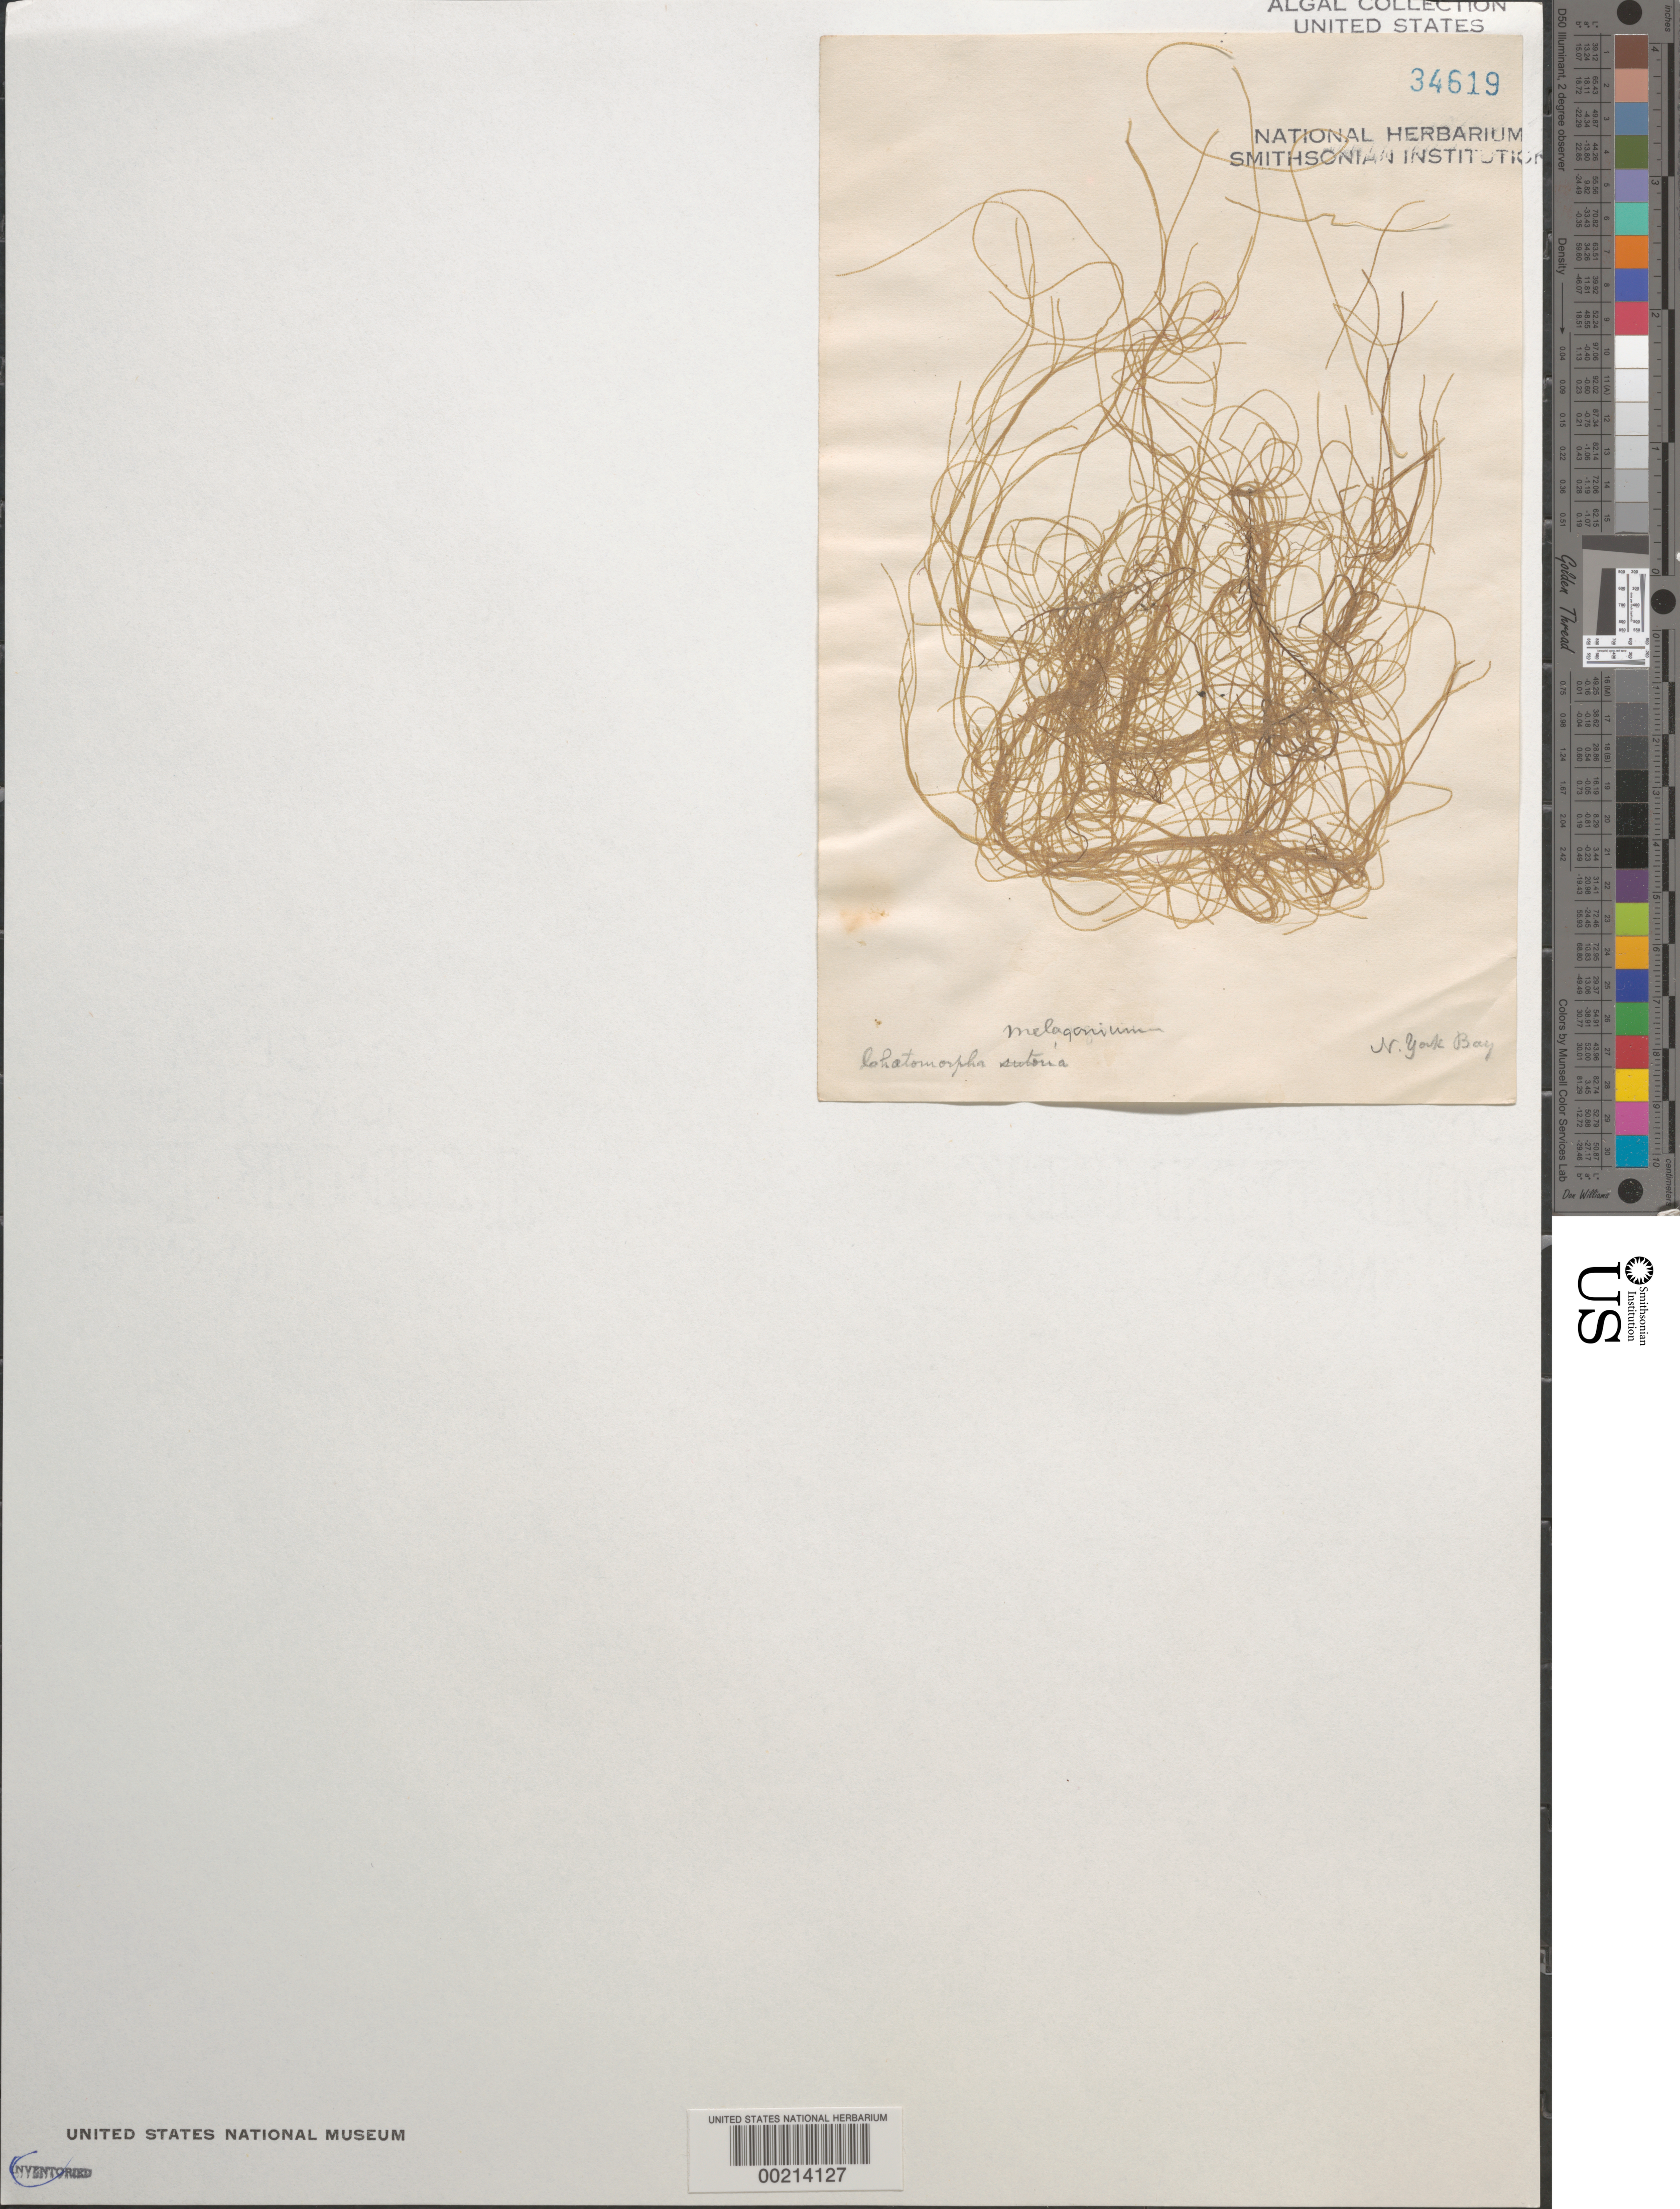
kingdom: Plantae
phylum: Chlorophyta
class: Ulvophyceae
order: Cladophorales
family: Cladophoraceae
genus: Chaetomorpha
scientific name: Chaetomorpha melagonium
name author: (F. Weber & D. Mohr) Kützing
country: United States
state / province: New York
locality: New York Bay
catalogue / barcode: US 34619